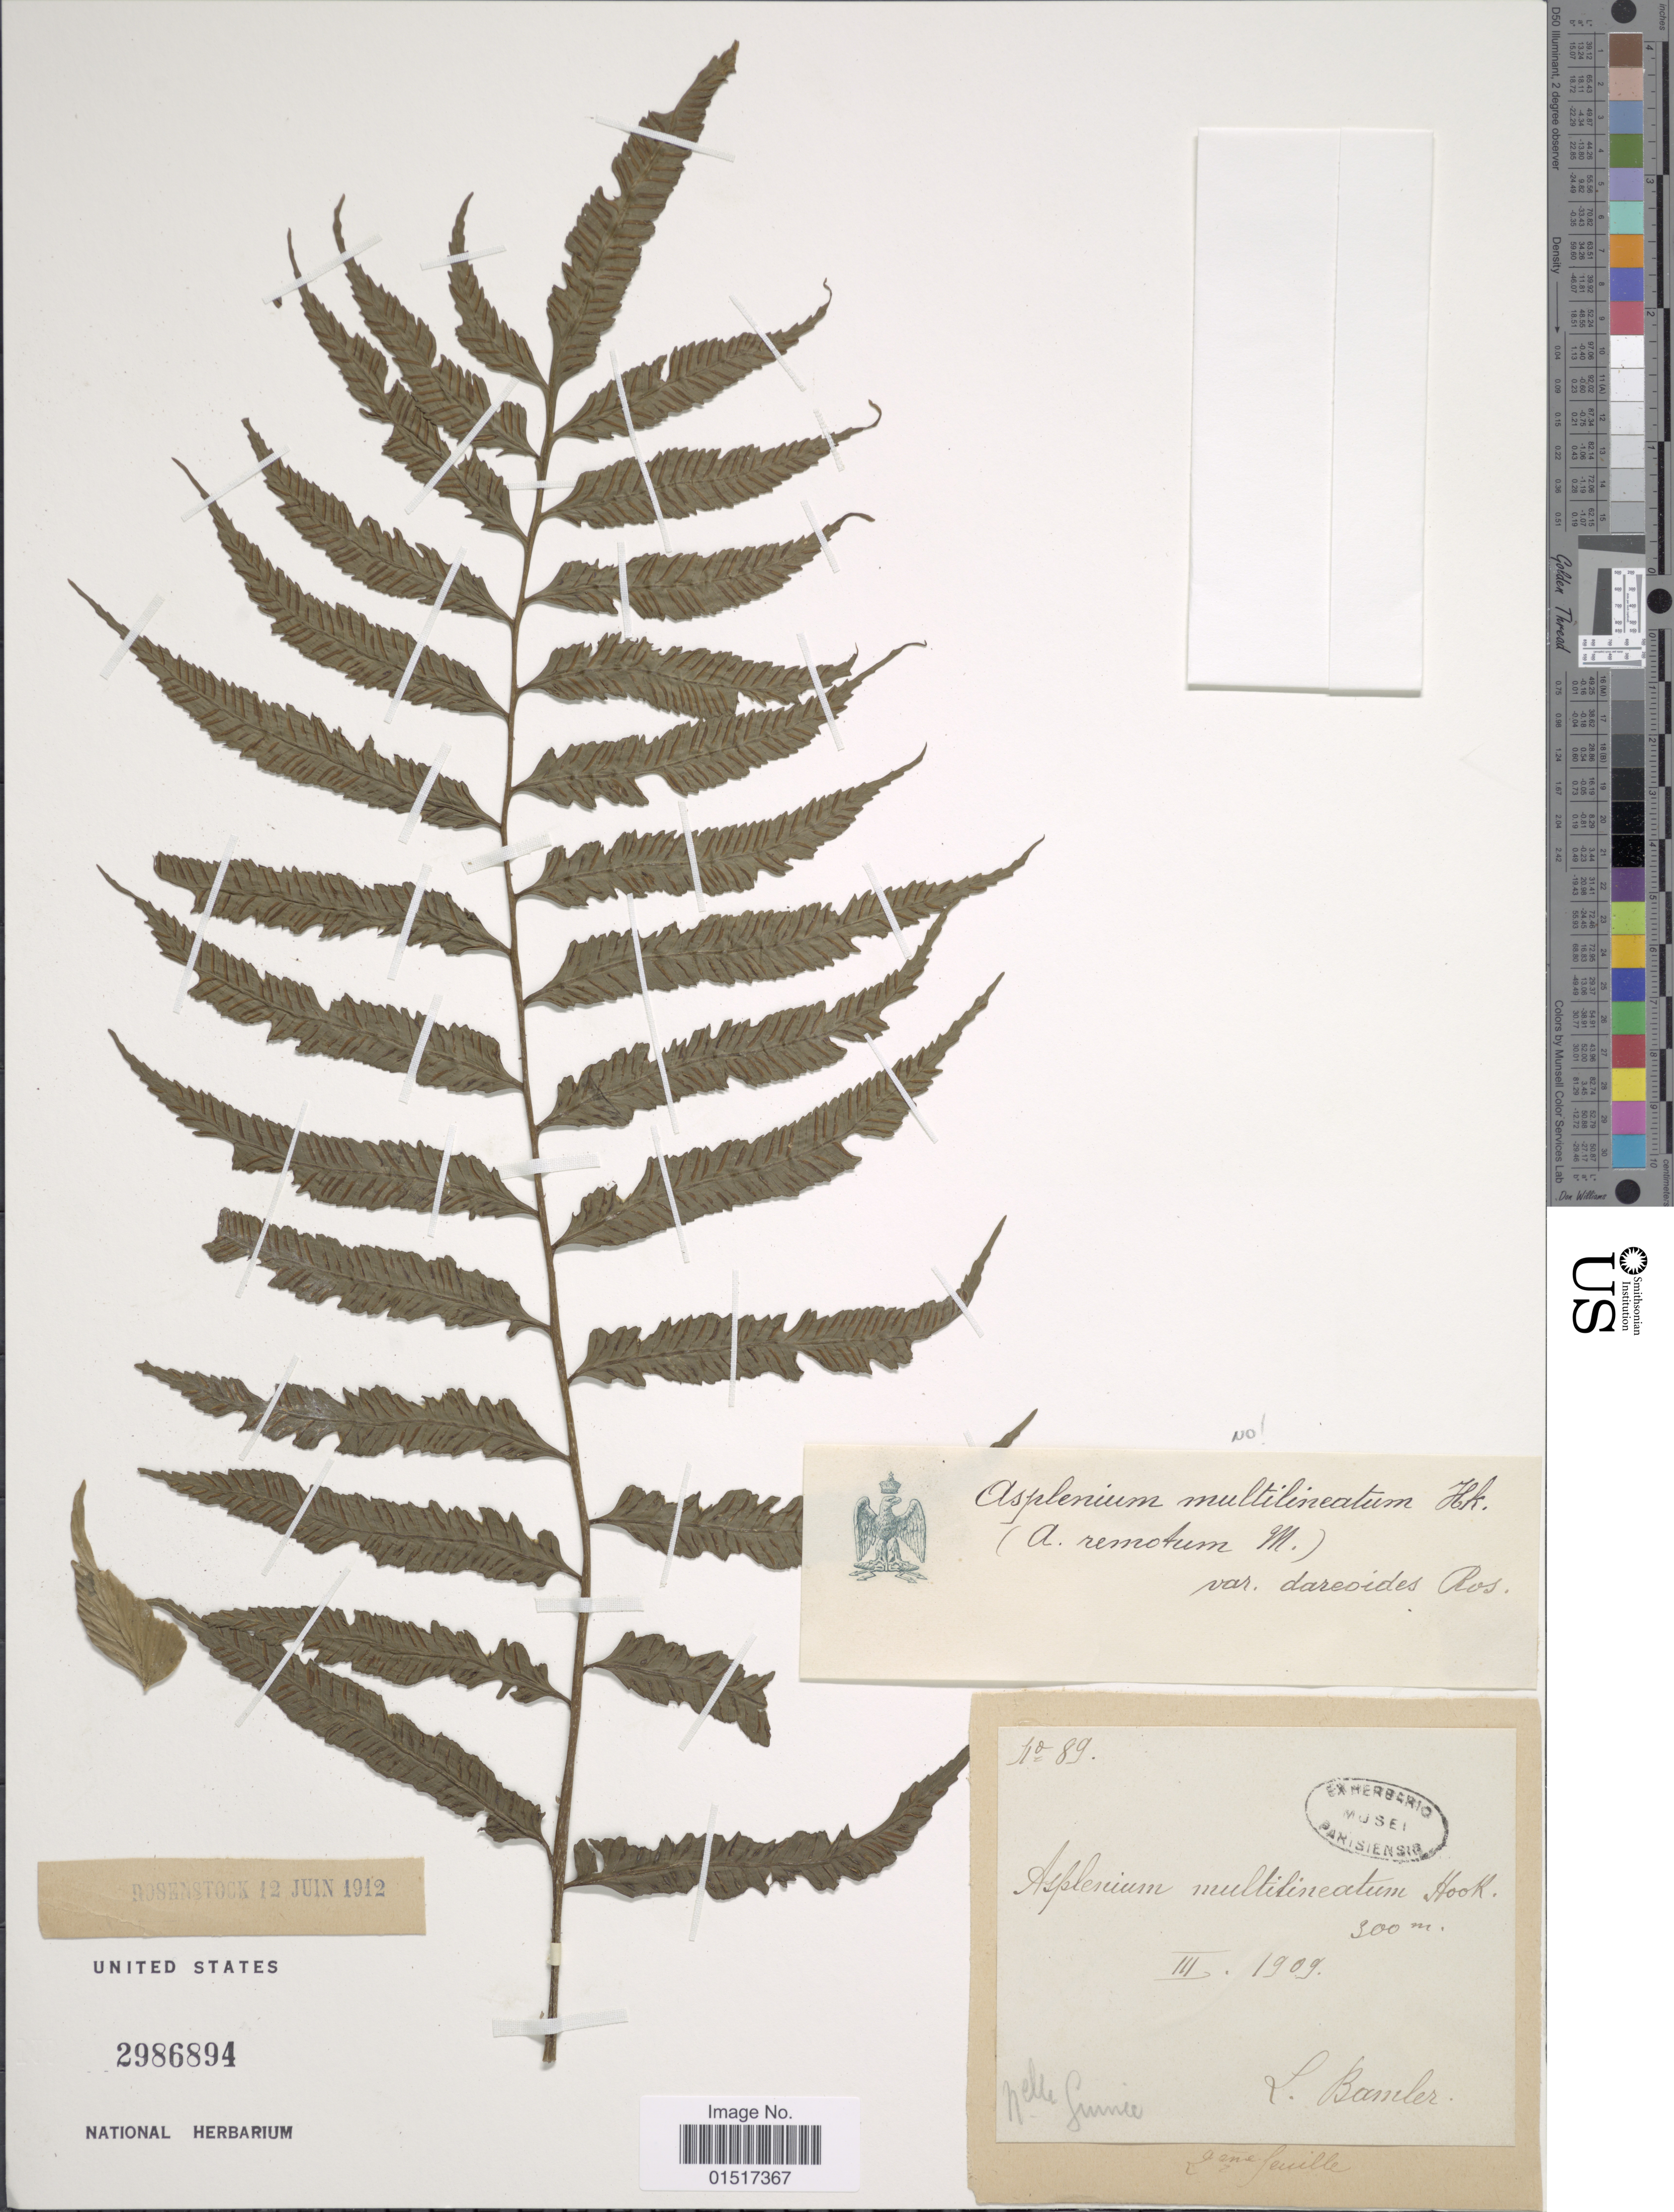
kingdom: Plantae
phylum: Tracheophyta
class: Polypodiopsida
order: Polypodiales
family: Aspleniaceae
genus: Asplenium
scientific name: Asplenium sp.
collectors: L. Bamler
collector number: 89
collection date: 1909-03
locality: Nelle Gunnie [interpreted]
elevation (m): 300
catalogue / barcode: US 2986894